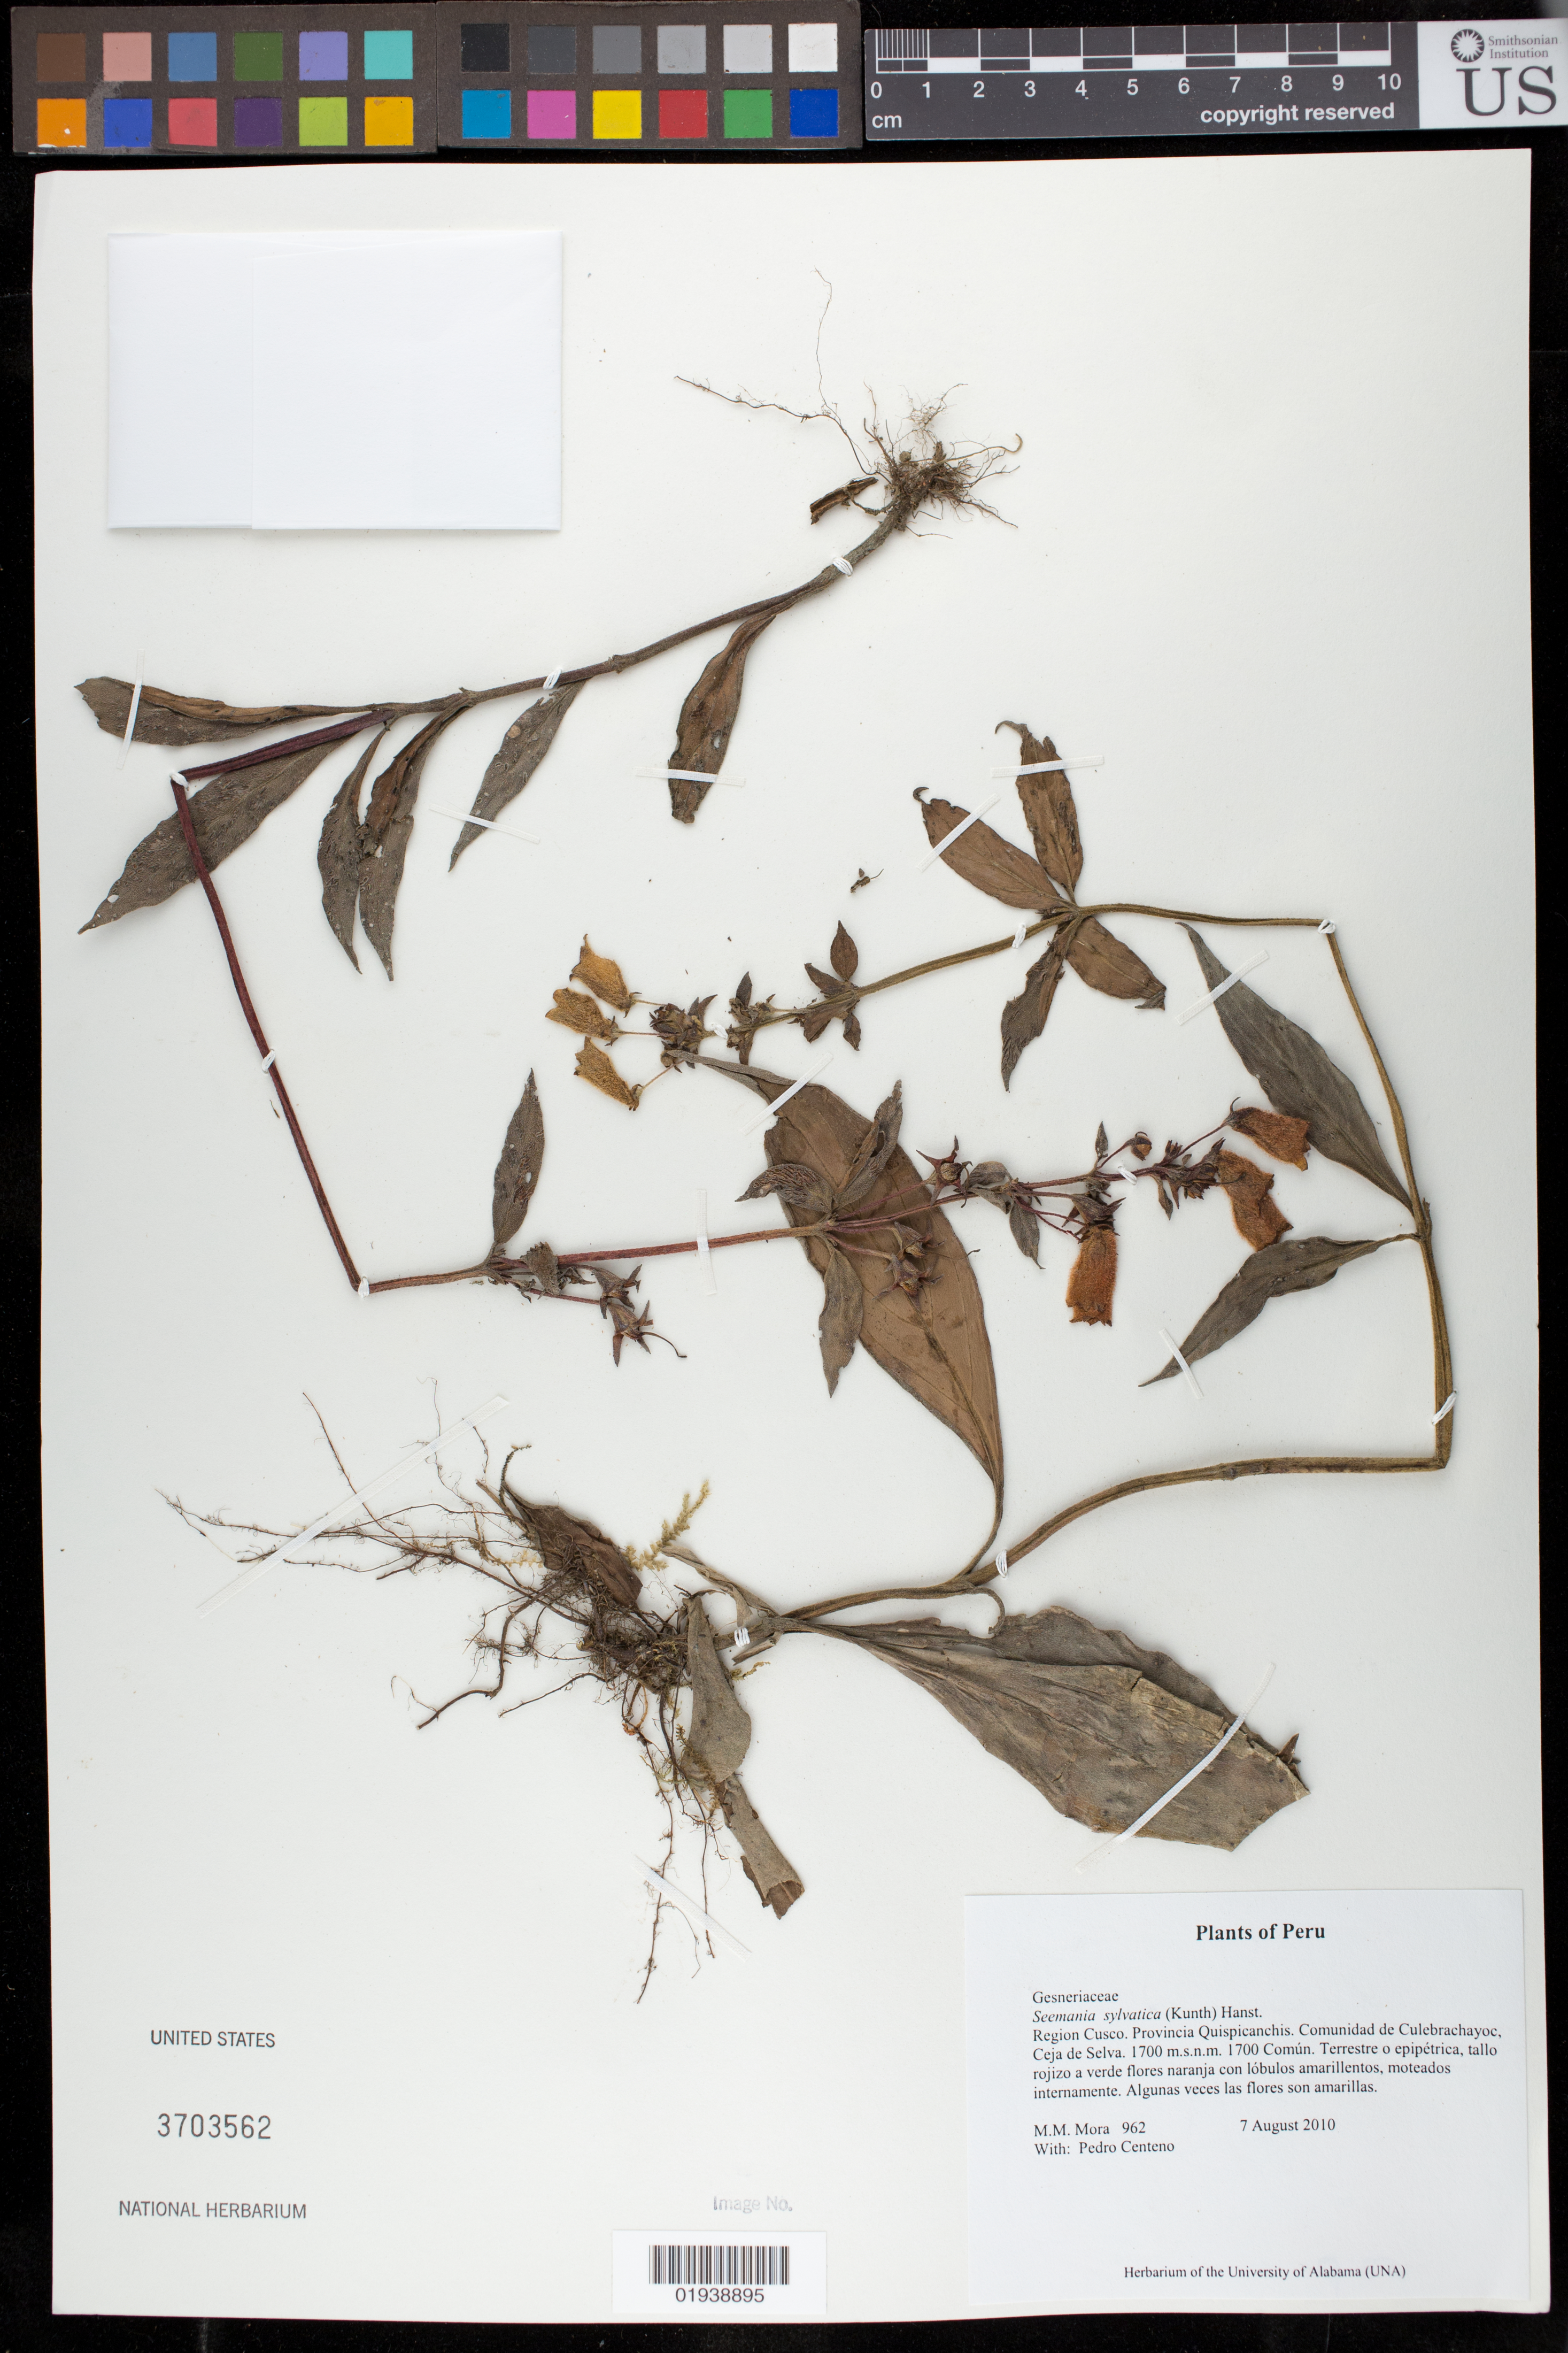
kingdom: Plantae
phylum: Tracheophyta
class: Magnoliopsida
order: Lamiales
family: Gesneriaceae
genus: Gloxinia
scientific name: Gloxinia sylvatica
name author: (Kunth) Wiehler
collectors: M. M. Mora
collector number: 962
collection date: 2010-08-07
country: Peru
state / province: Cusco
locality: Provincia Quispicanchis. Comunidad de Culebrachayoc, Ceja de Selva.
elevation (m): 1700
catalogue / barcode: US 3703562